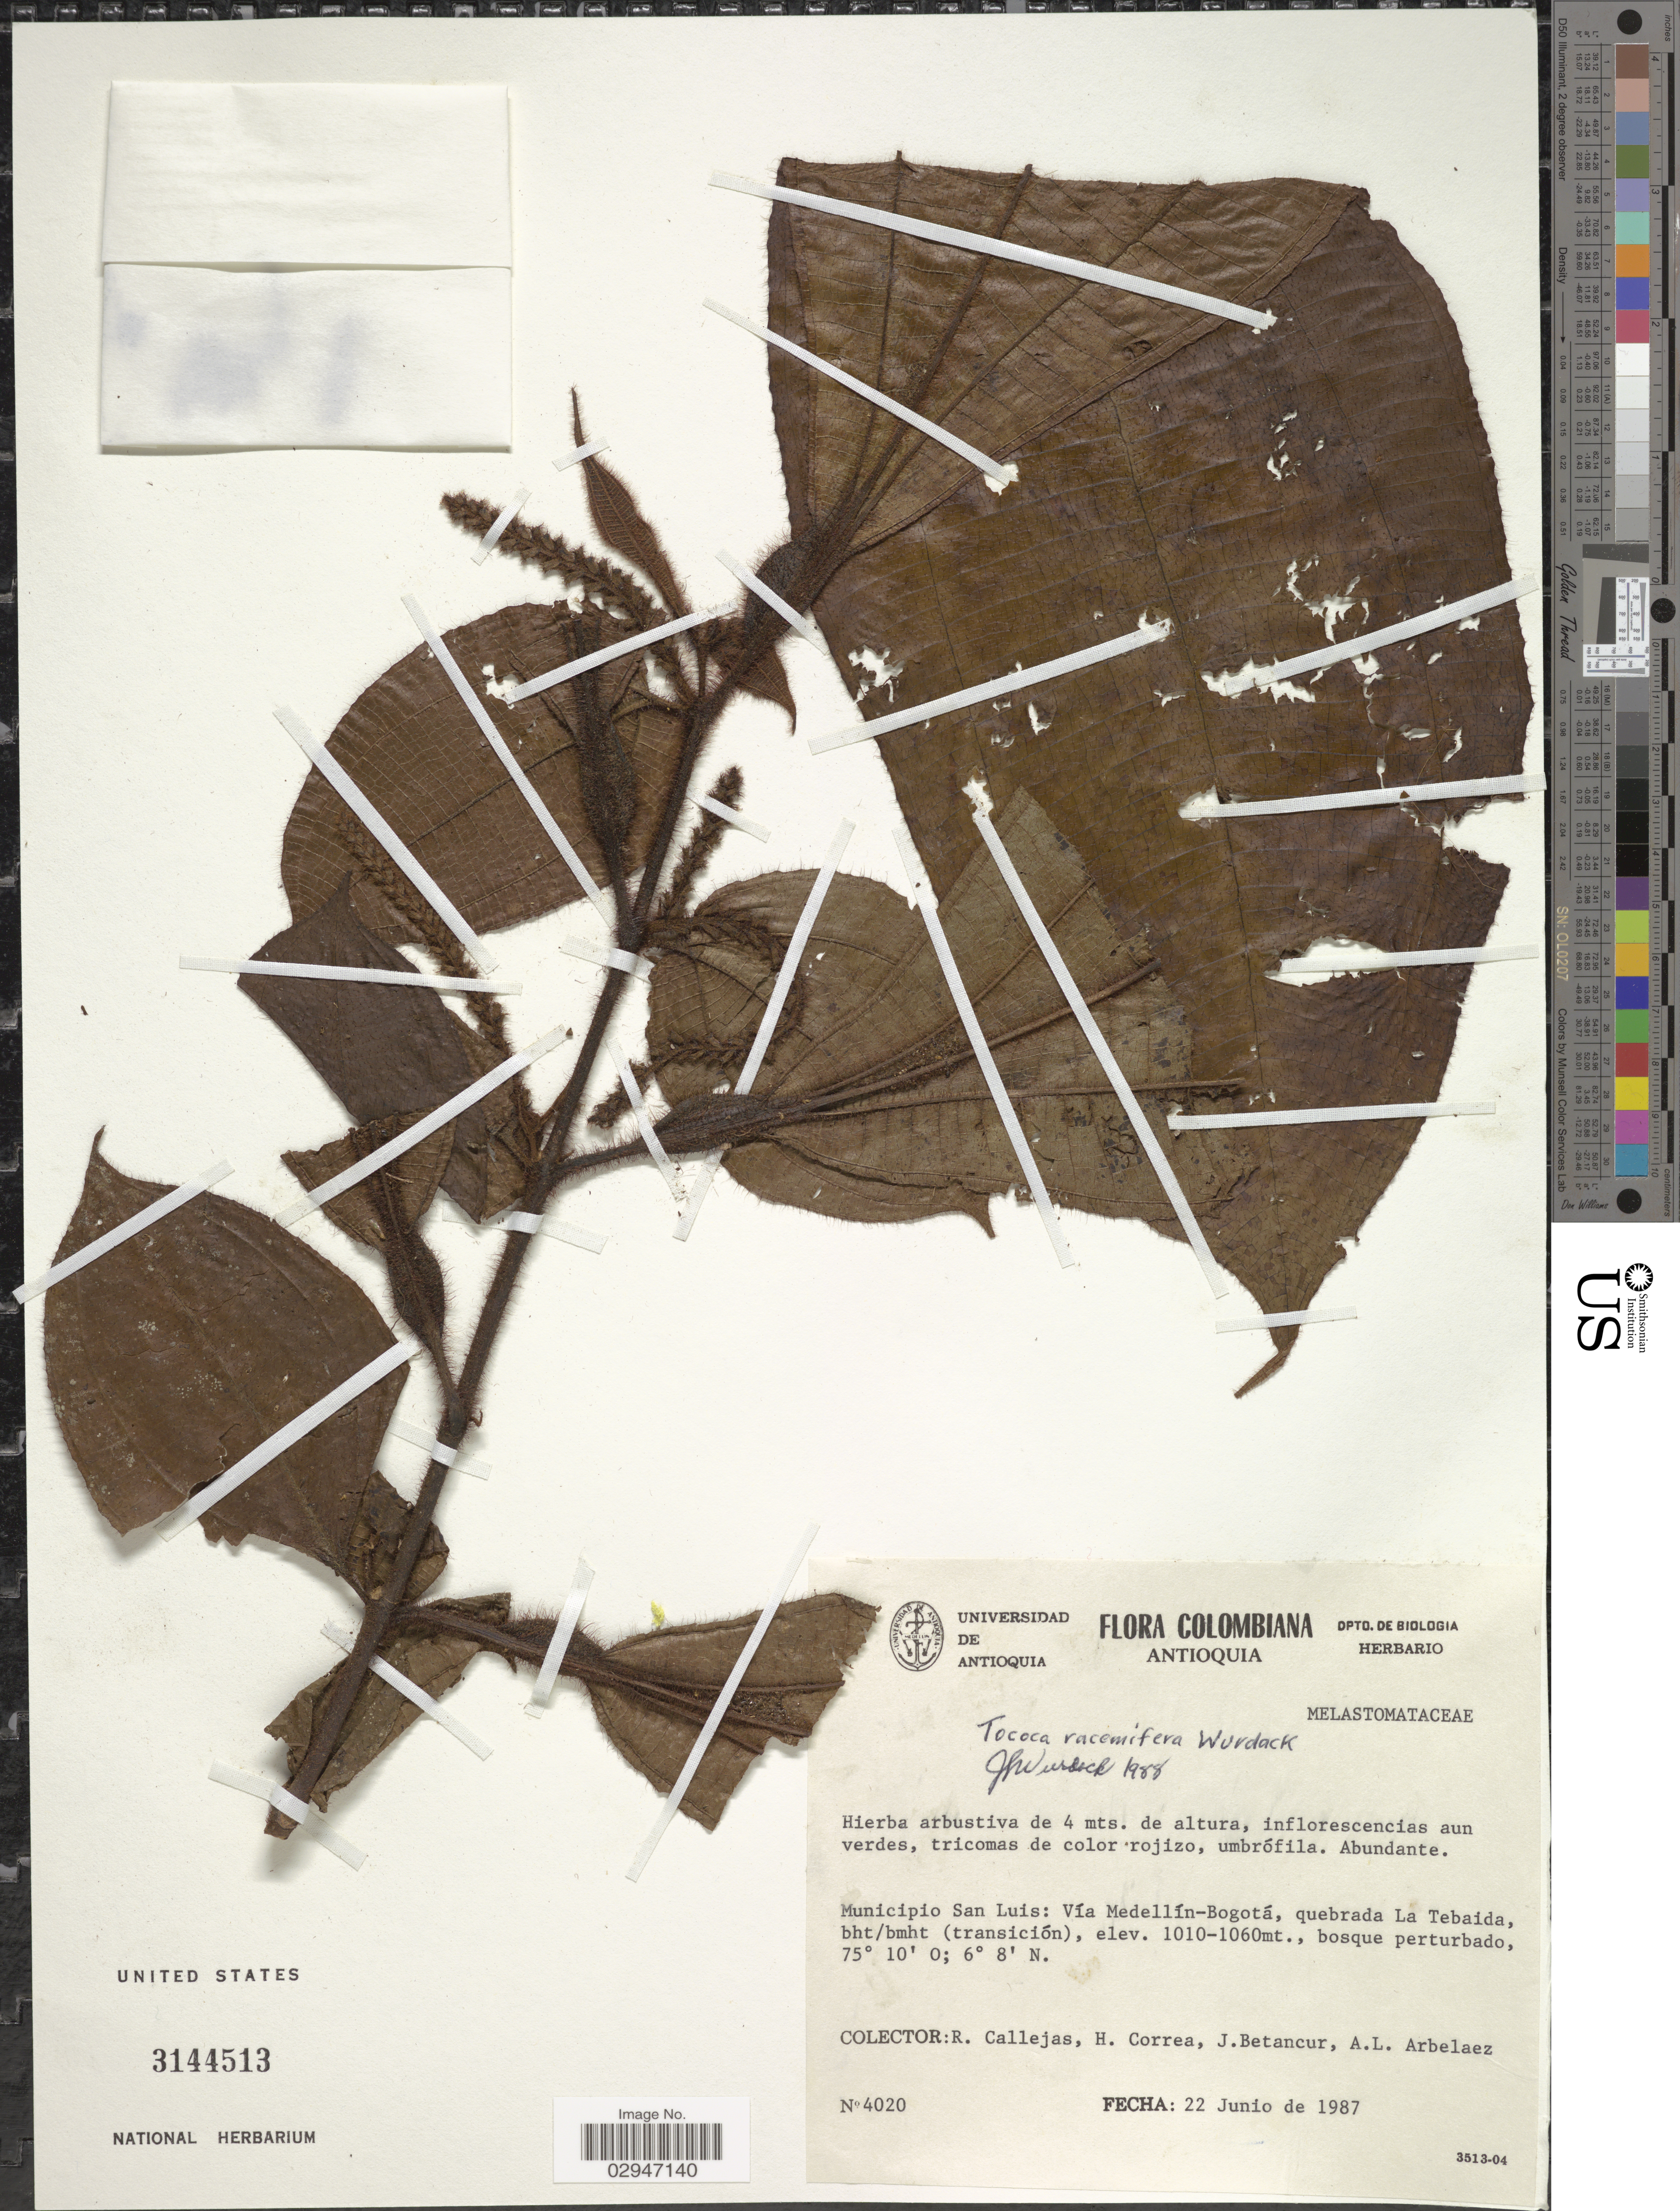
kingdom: Plantae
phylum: Tracheophyta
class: Magnoliopsida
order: Myrtales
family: Melastomataceae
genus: Tococa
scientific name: Tococa racemifera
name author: Wurdack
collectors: R. Callejas, H. Correa, J. Betancur & A. Arbeláez Alvarez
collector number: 4020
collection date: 1987-06-22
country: Colombia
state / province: Antioquia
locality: Municipio San Luis: Vía Medellín-Bogotá, quebrada La Tebaida.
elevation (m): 1010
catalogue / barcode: US 3144513